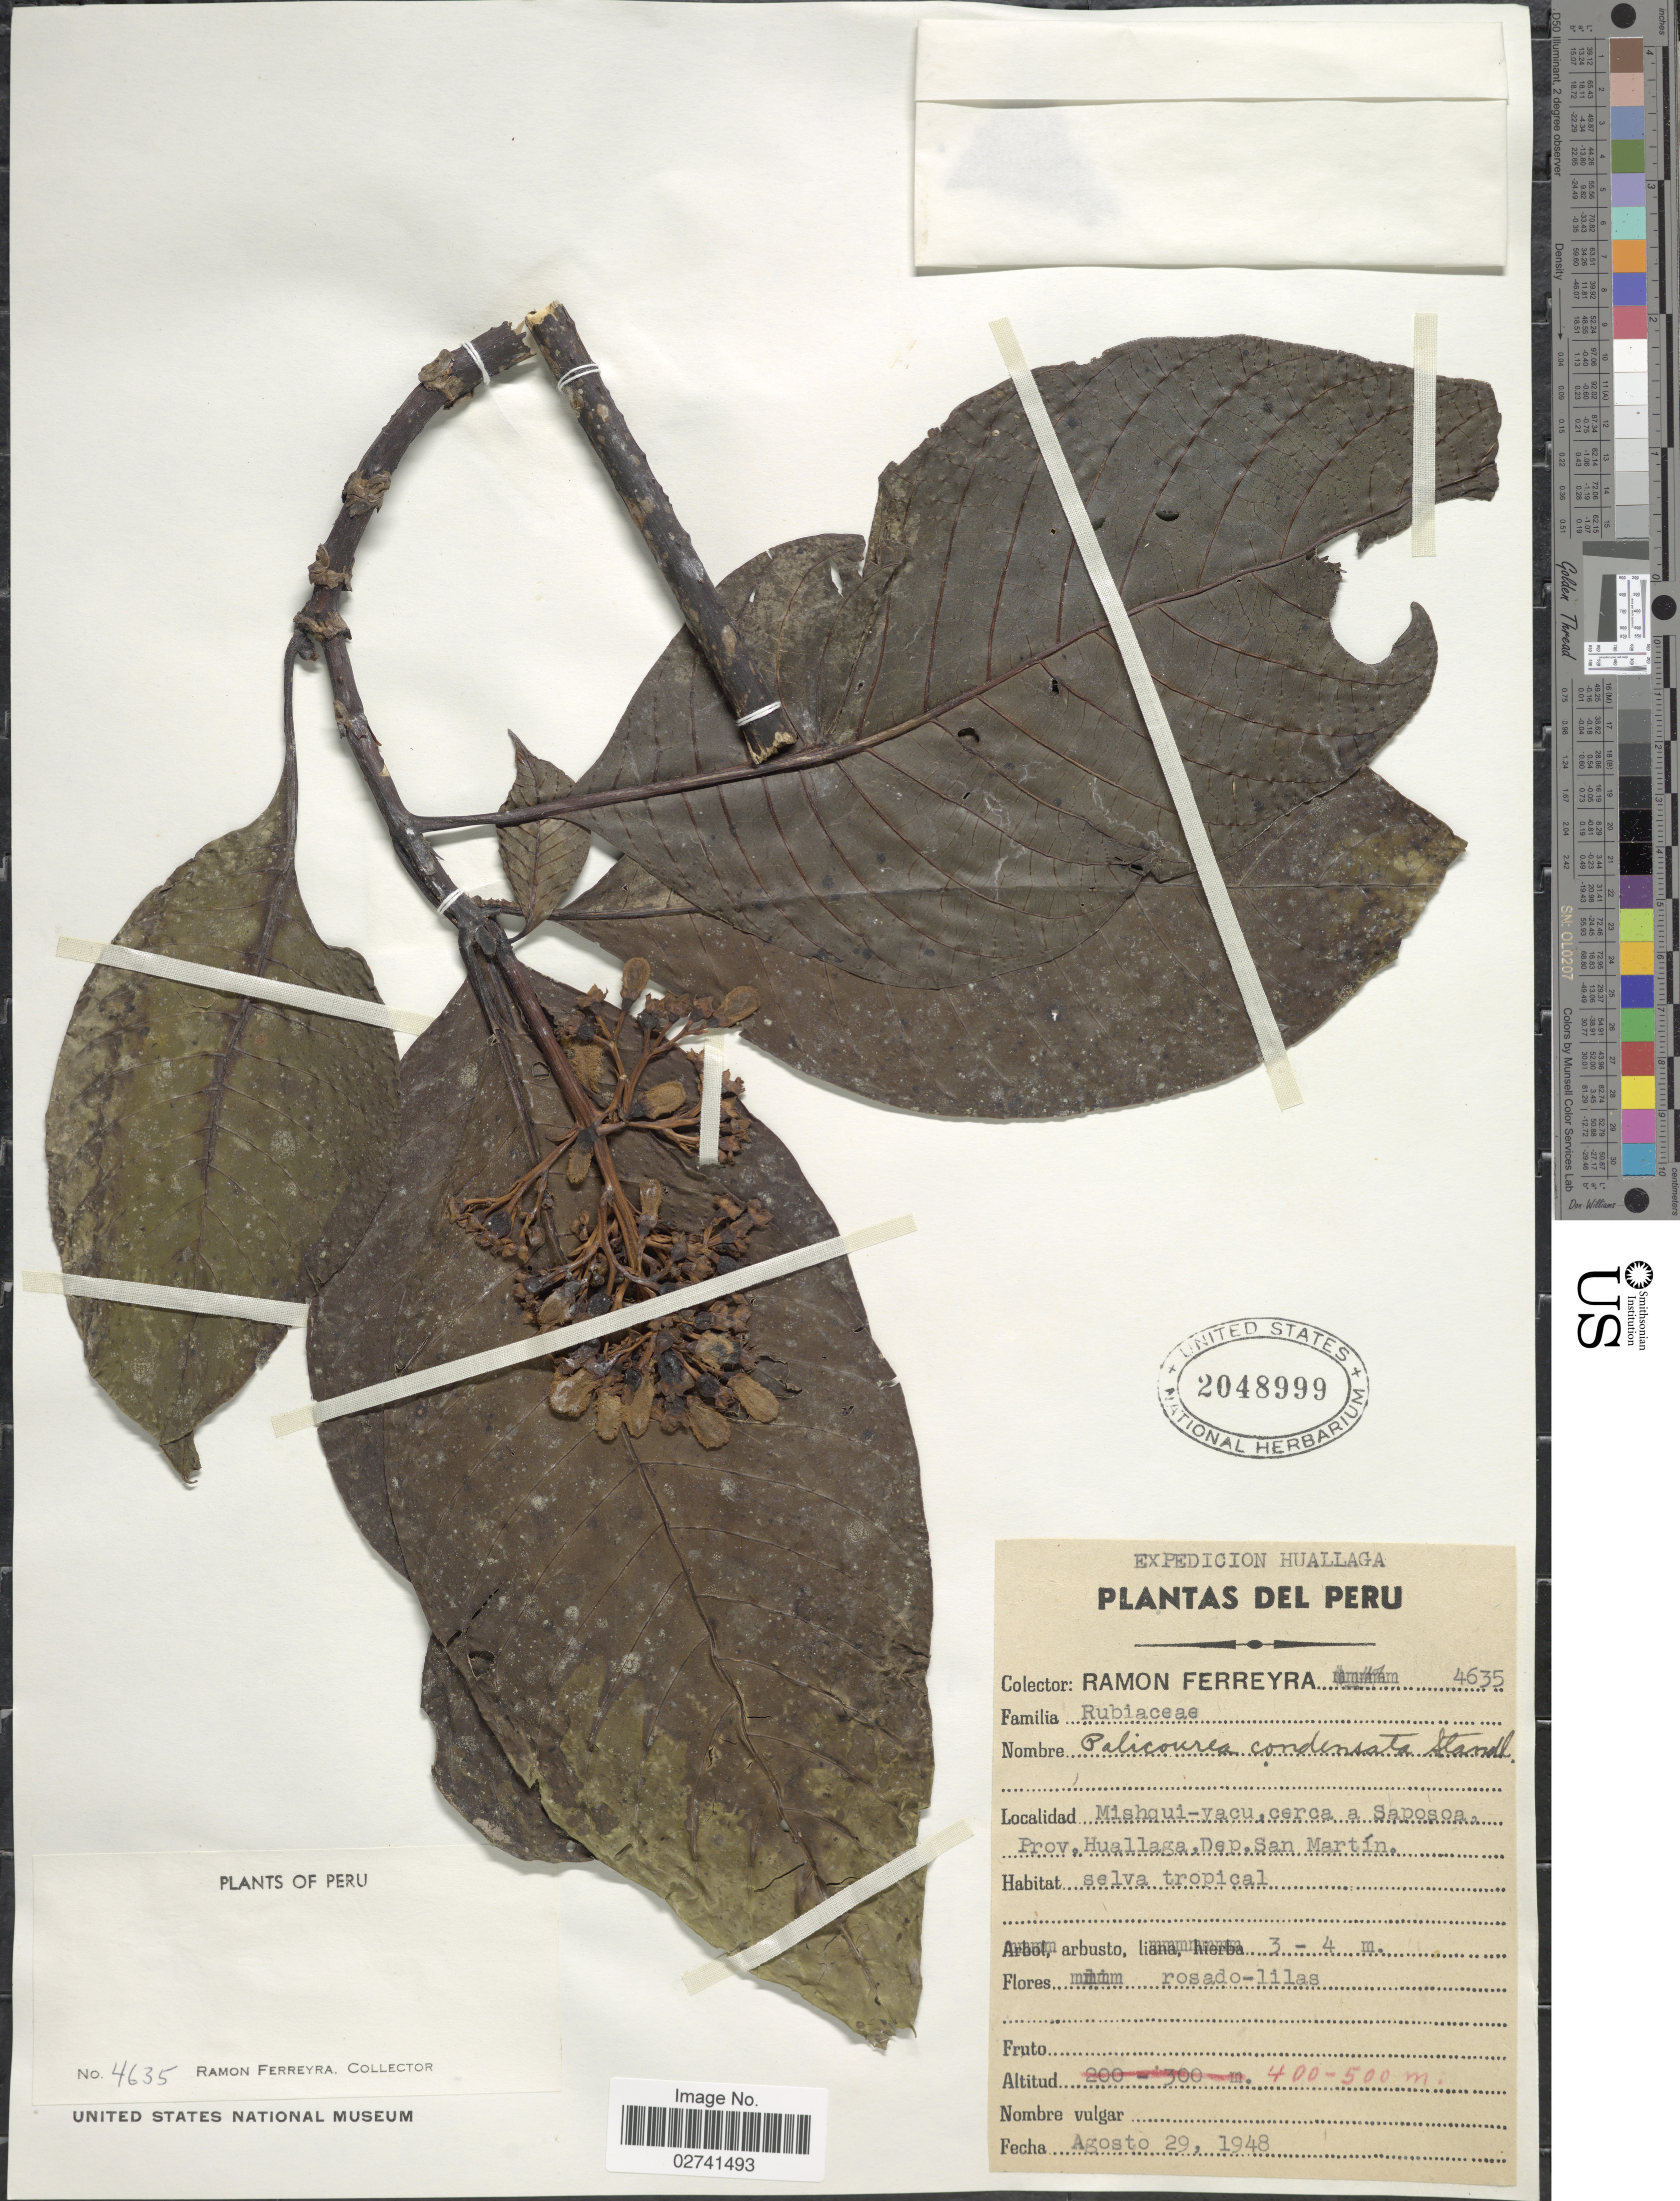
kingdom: Plantae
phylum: Tracheophyta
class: Magnoliopsida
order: Gentianales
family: Rubiaceae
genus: Palicourea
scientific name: Palicourea lasiantha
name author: Krause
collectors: R. A. Ferreyra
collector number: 4635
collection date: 1948-08-29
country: Peru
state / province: San Martín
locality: Huallaga, Mishqui-vacu, cerca a Saposoa. Prov. Huallaga, Dep. San Martín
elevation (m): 400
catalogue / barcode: US 2048999